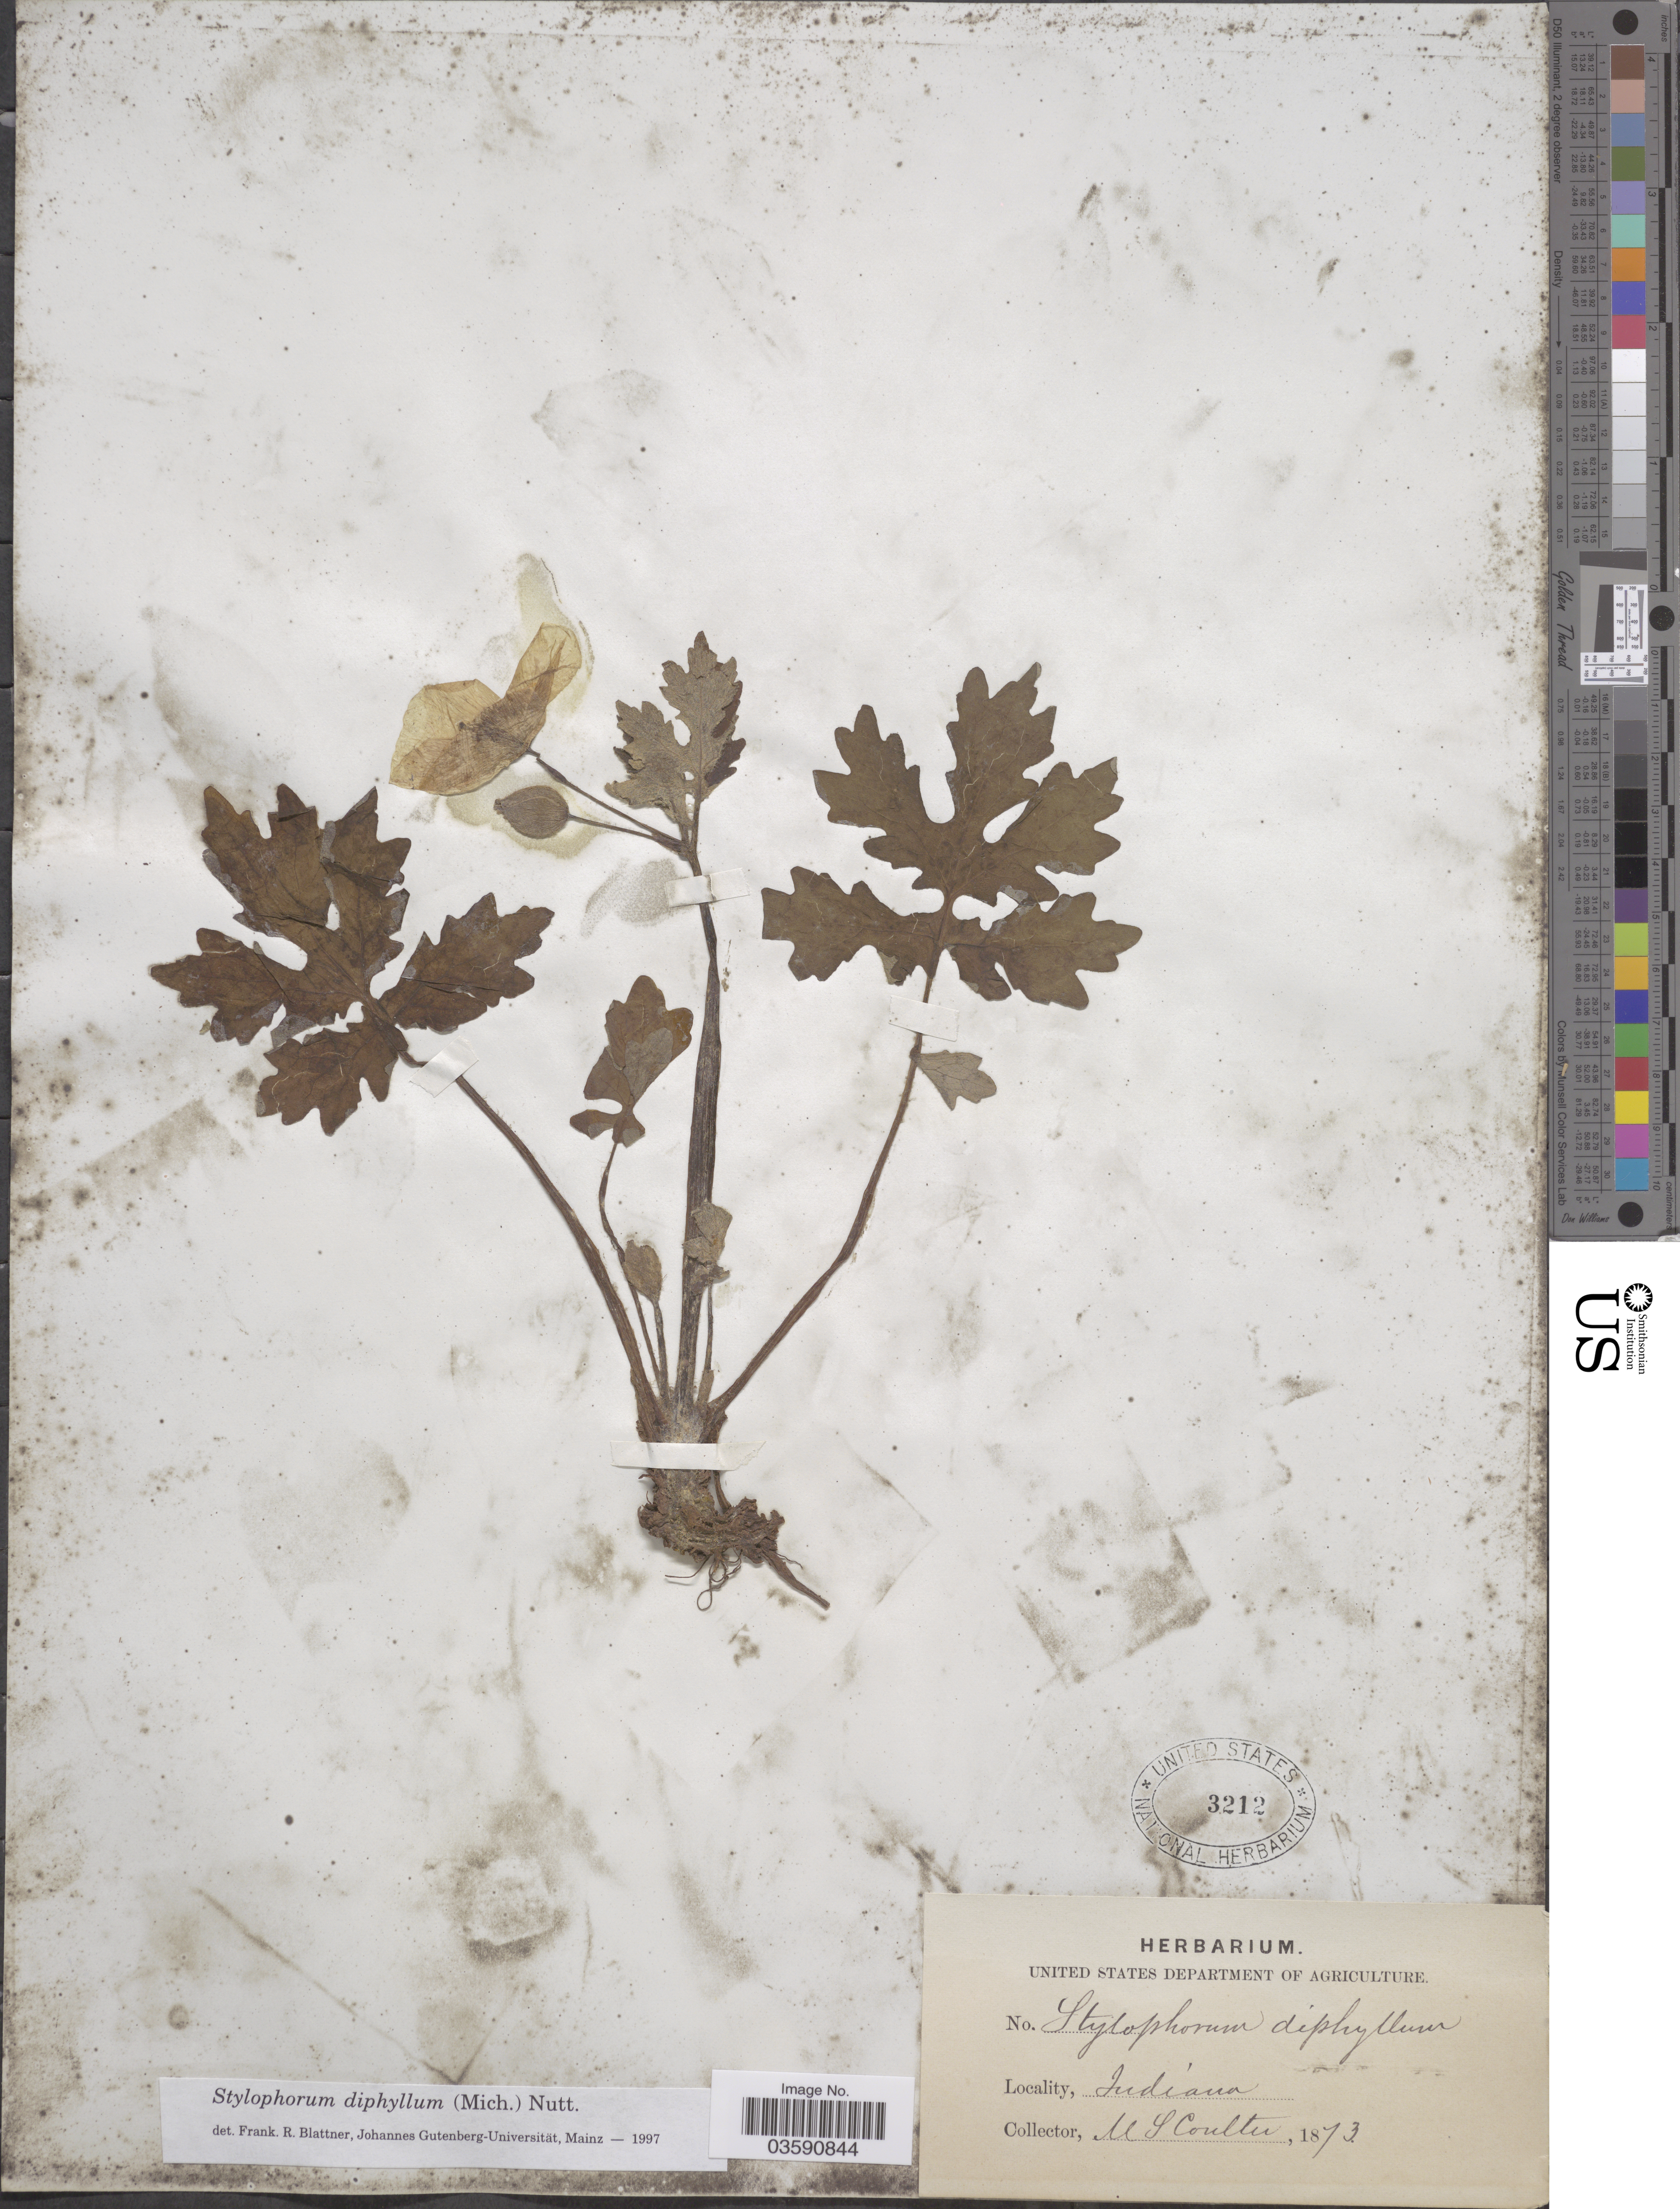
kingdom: Plantae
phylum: Tracheophyta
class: Magnoliopsida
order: Ranunculales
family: Papaveraceae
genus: Stylophorum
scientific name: Stylophorum diphyllum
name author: (Michx.) Nutt.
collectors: M. Coulter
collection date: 1873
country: United States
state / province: Indiana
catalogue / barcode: US 3212